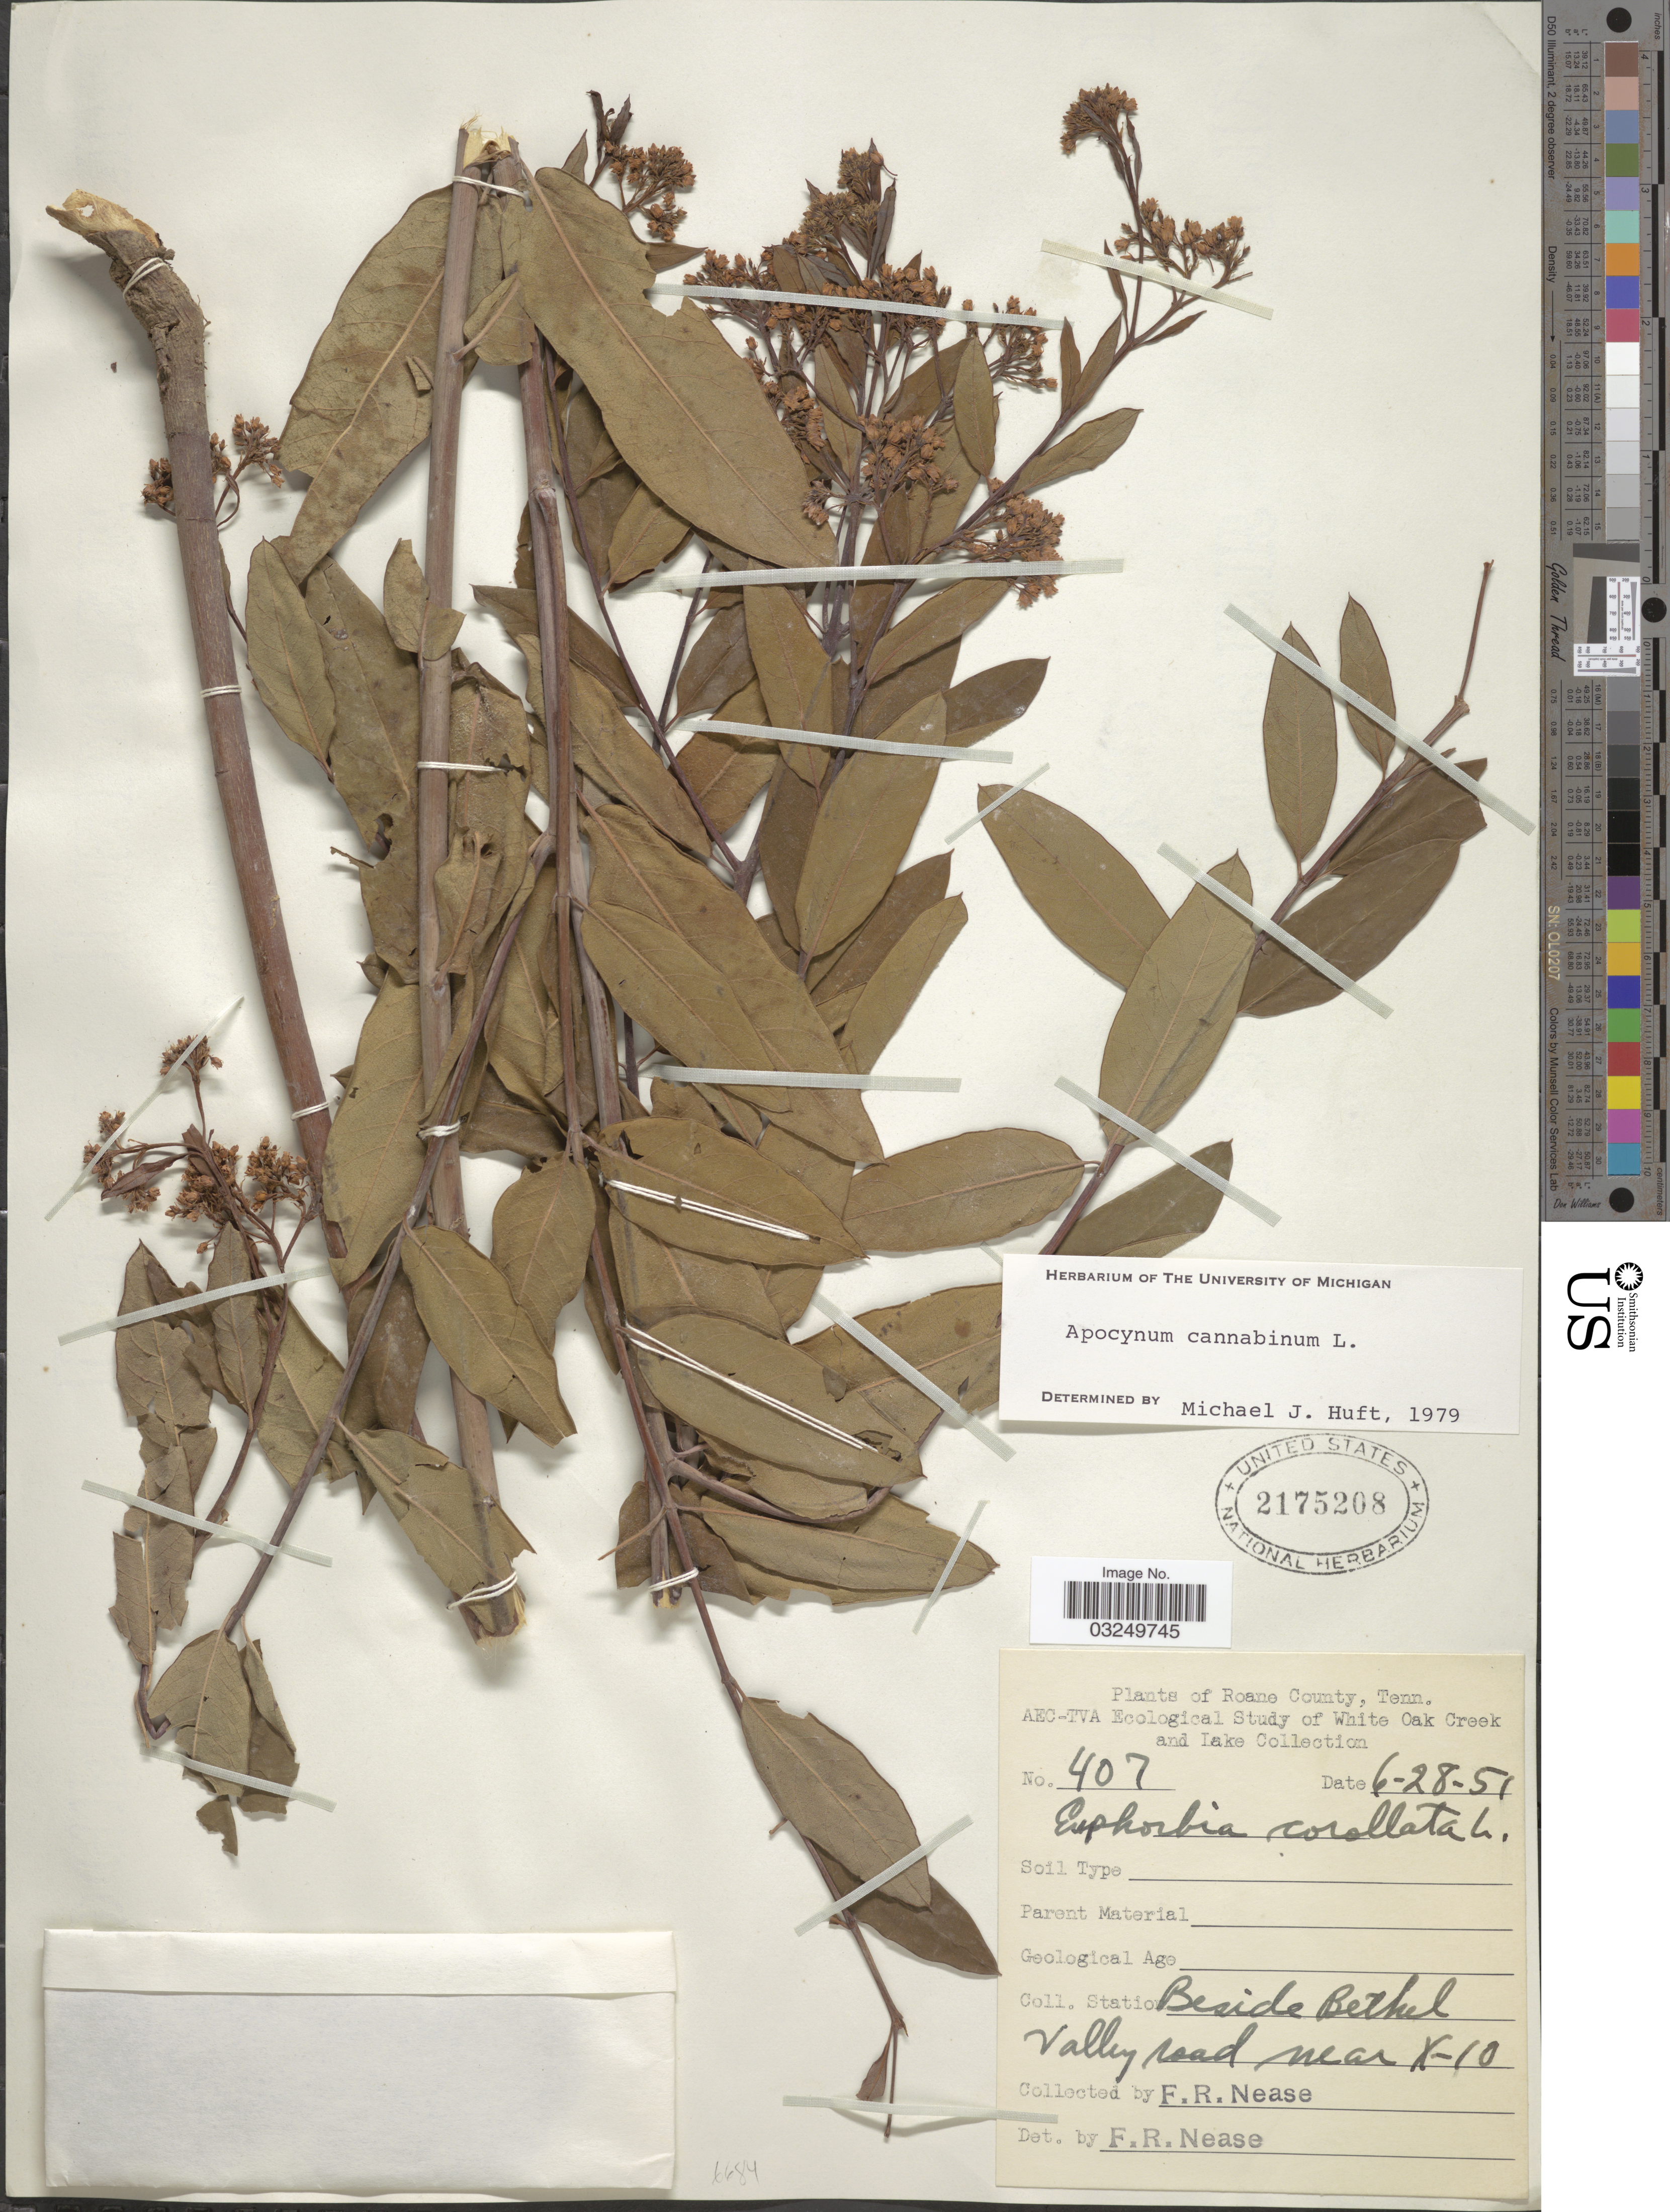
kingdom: Plantae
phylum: Tracheophyta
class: Magnoliopsida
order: Gentianales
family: Apocynaceae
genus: Apocynum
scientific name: Apocynum cannabinum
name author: L.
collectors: F. Nease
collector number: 407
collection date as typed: Transcribed d/m/y: 28/6/51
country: United States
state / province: Tennessee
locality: Roane County. Station Beside Bethel Valley road near X-10.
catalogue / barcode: US 2175208